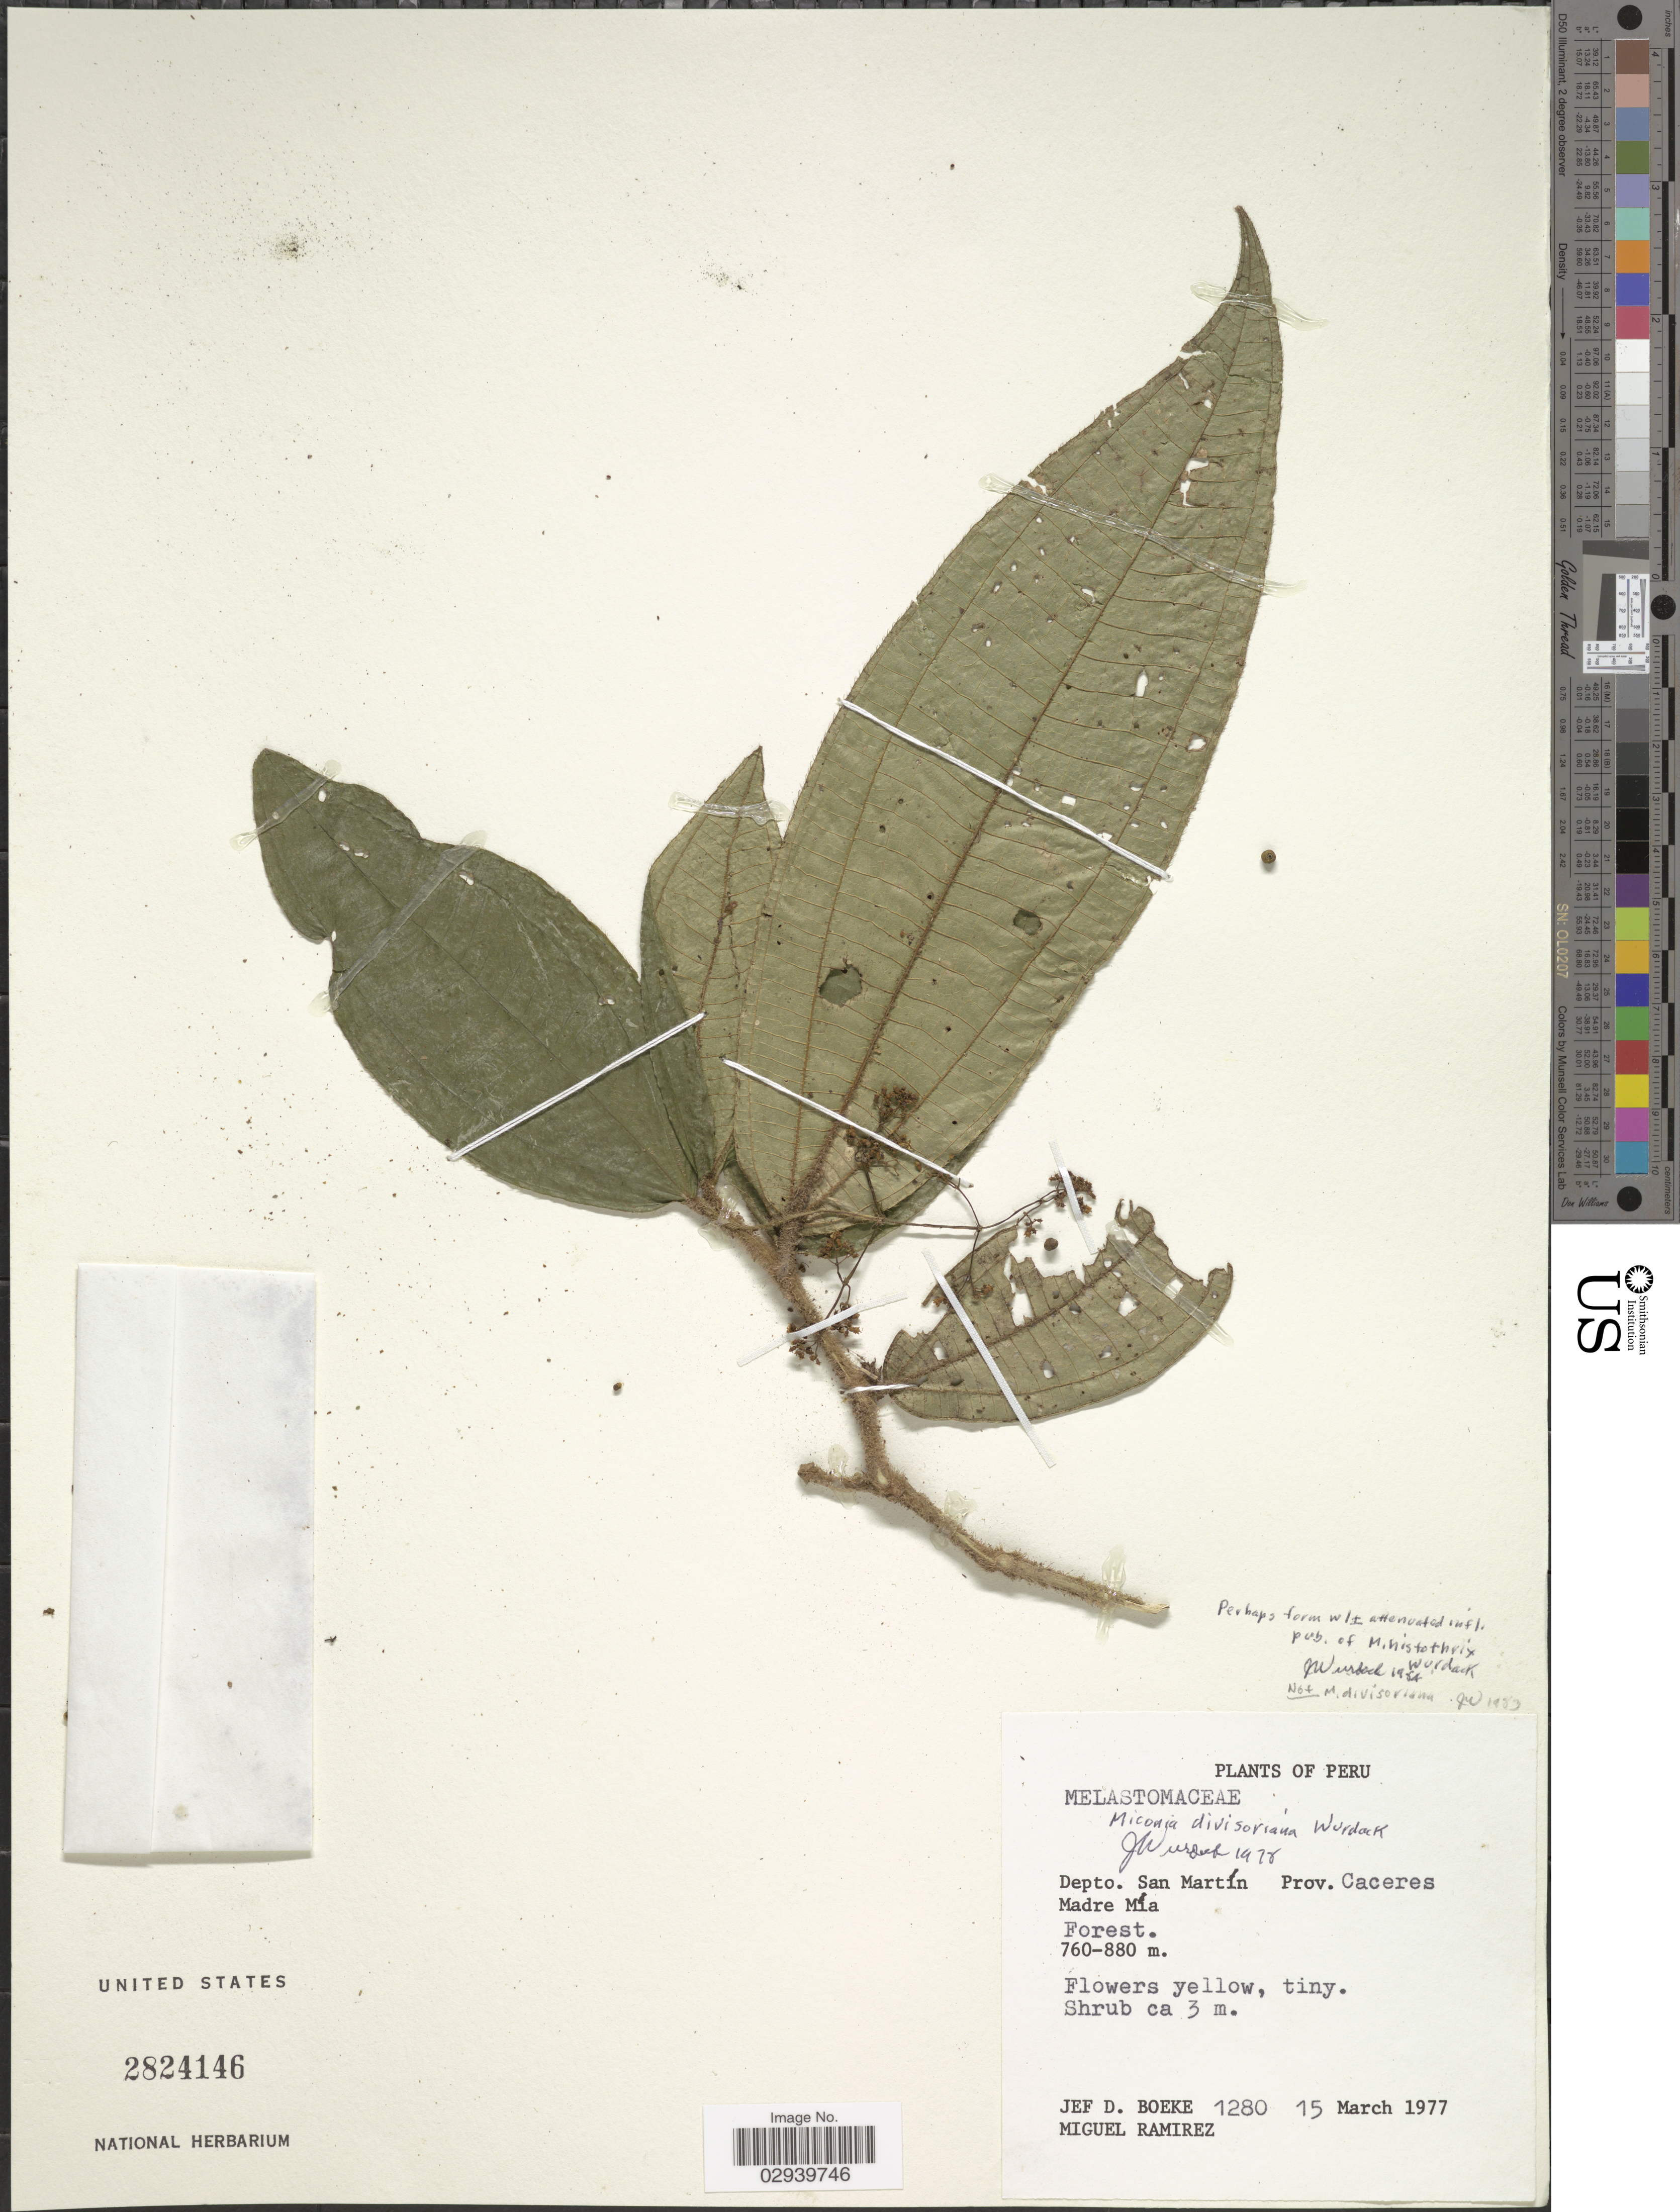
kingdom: Plantae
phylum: Tracheophyta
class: Magnoliopsida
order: Myrtales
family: Melastomataceae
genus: Miconia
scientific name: Miconia histothrix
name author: Wurdack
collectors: J. Boeke & M. Ramirez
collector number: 1280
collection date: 1977-03-15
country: Peru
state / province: San Martín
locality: Depto. San Martín, Prov. Caceres, Madre Mia.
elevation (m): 760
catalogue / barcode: US 2824146